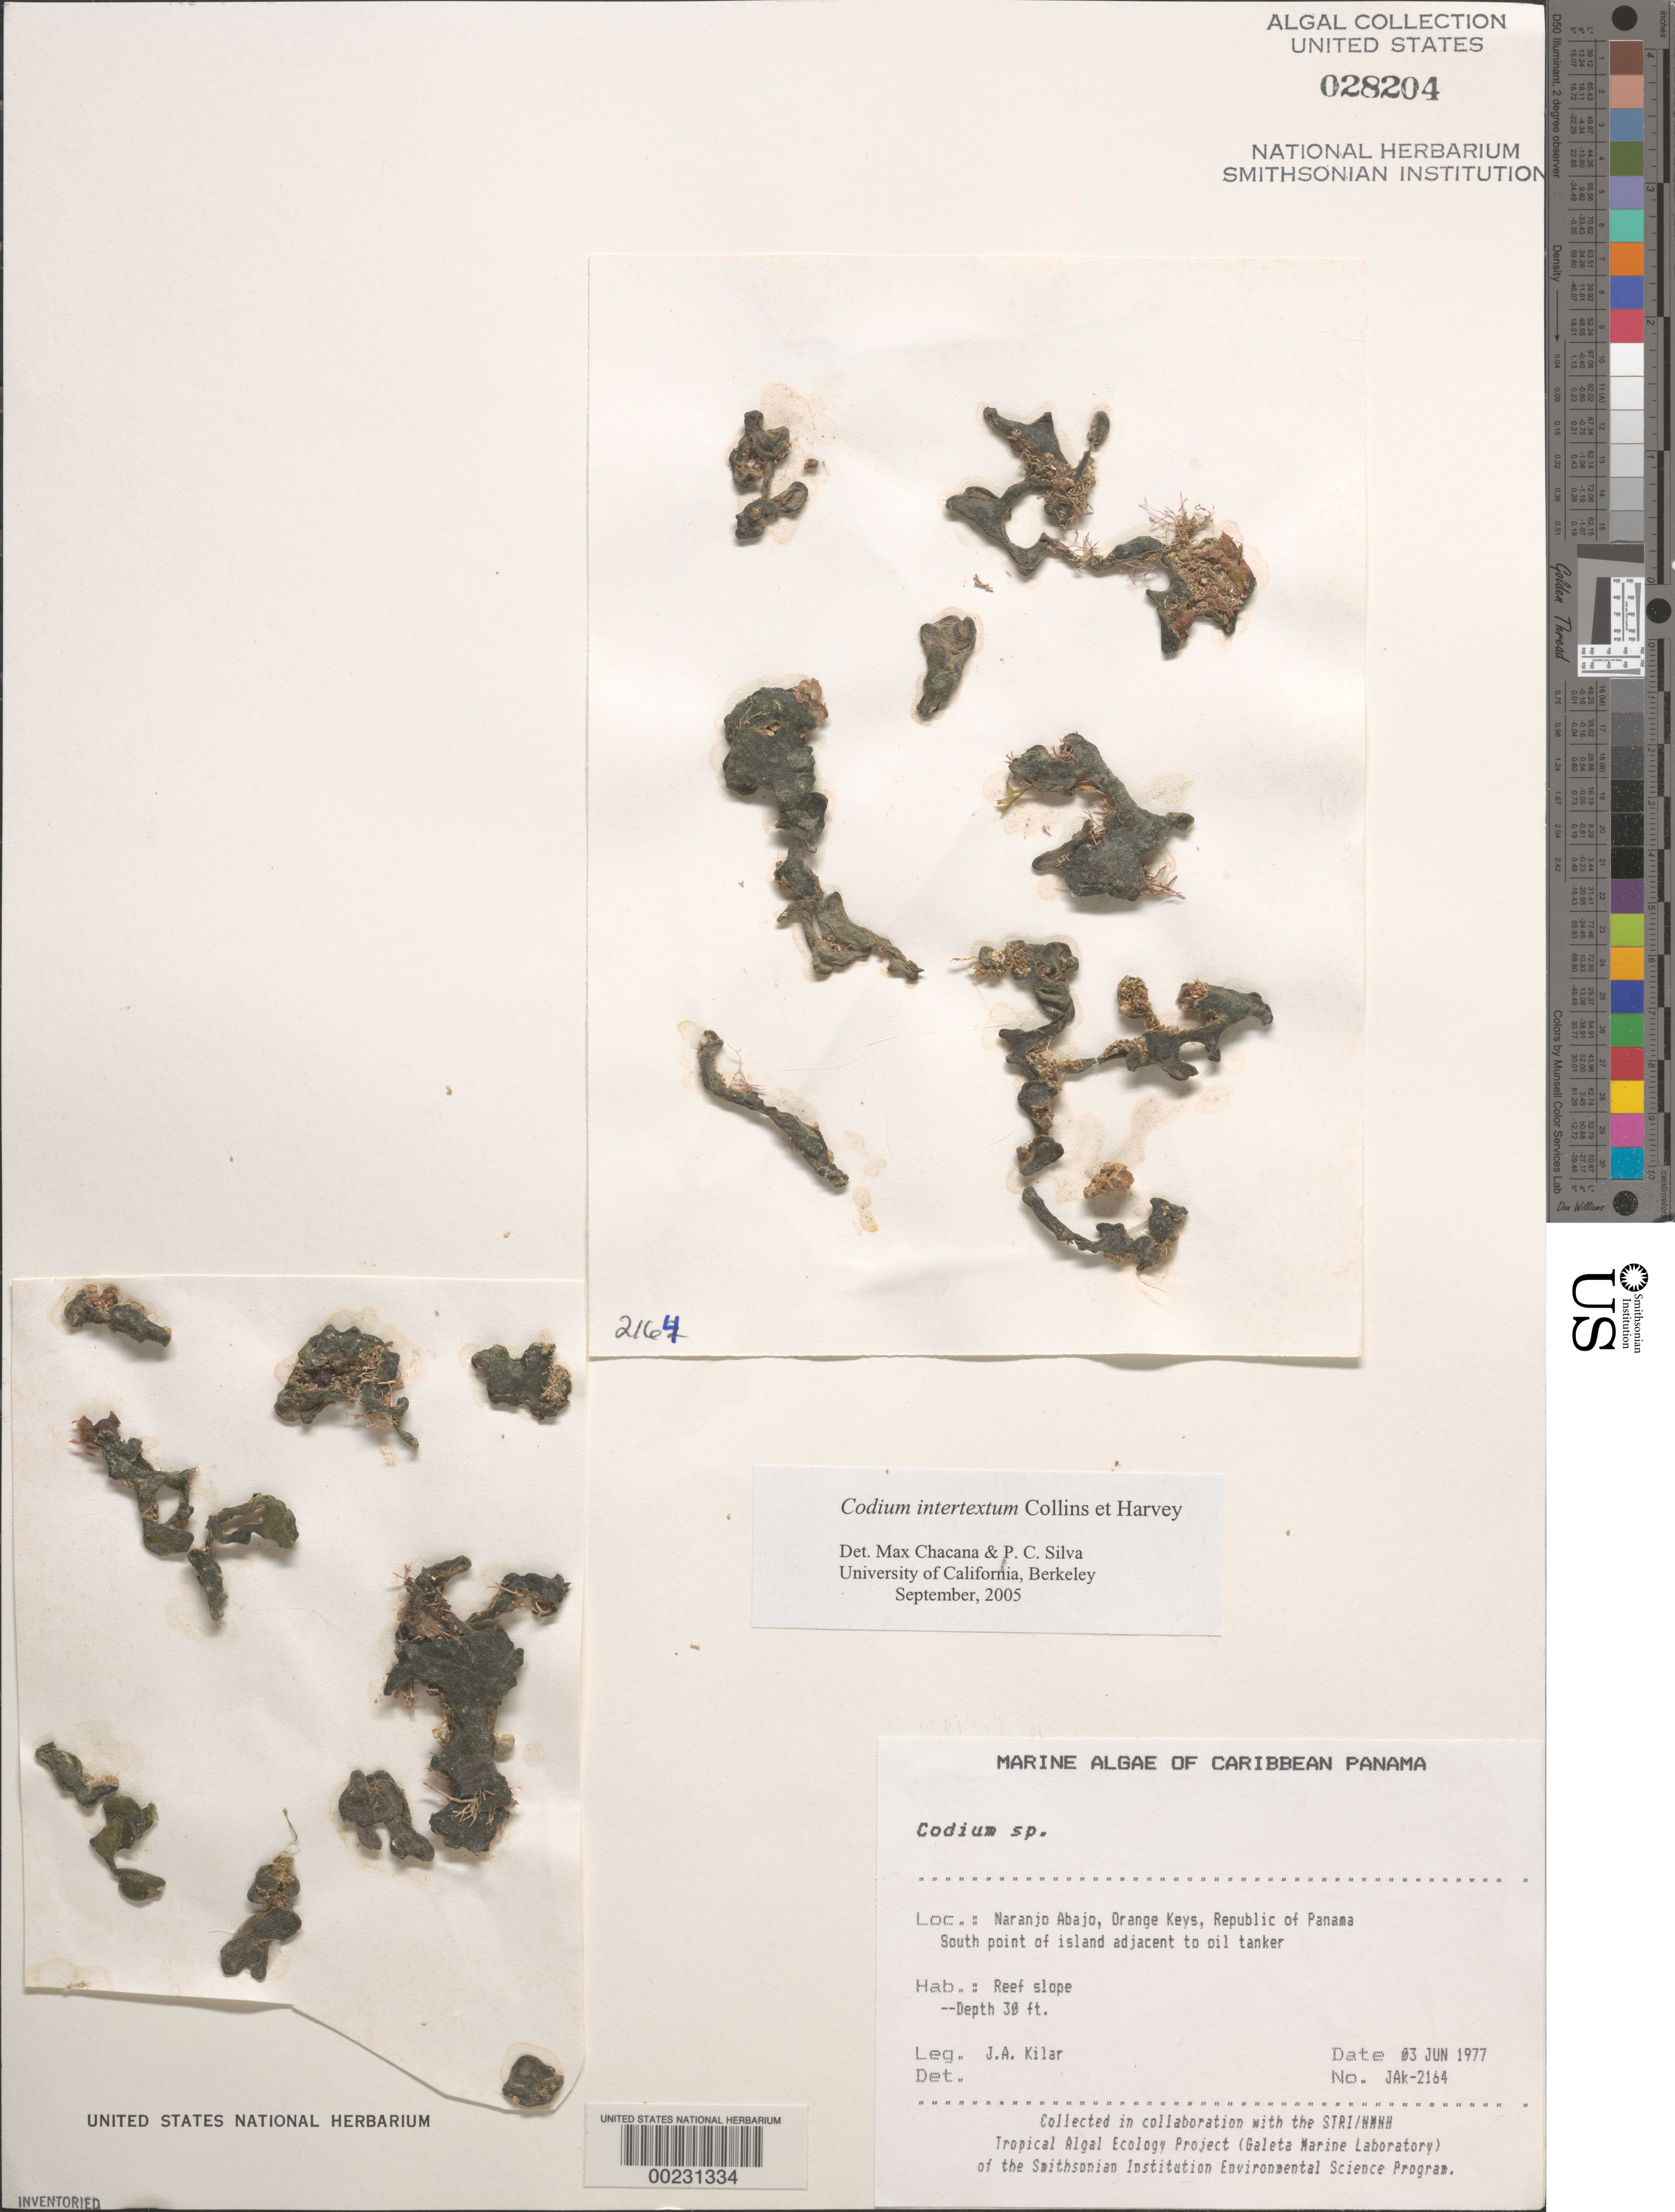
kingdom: Plantae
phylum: Chlorophyta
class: Ulvophyceae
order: Bryopsidales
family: Codiaceae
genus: Codium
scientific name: Codium intertextum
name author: Collins & Herv.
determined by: Chacana, M. E.; Silva, P. C.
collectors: J. A. Kilar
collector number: JAK-2164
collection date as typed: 03 Jun 1977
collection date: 1977-06-03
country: Panama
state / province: Colón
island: Naranjo Abajo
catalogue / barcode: US 28204